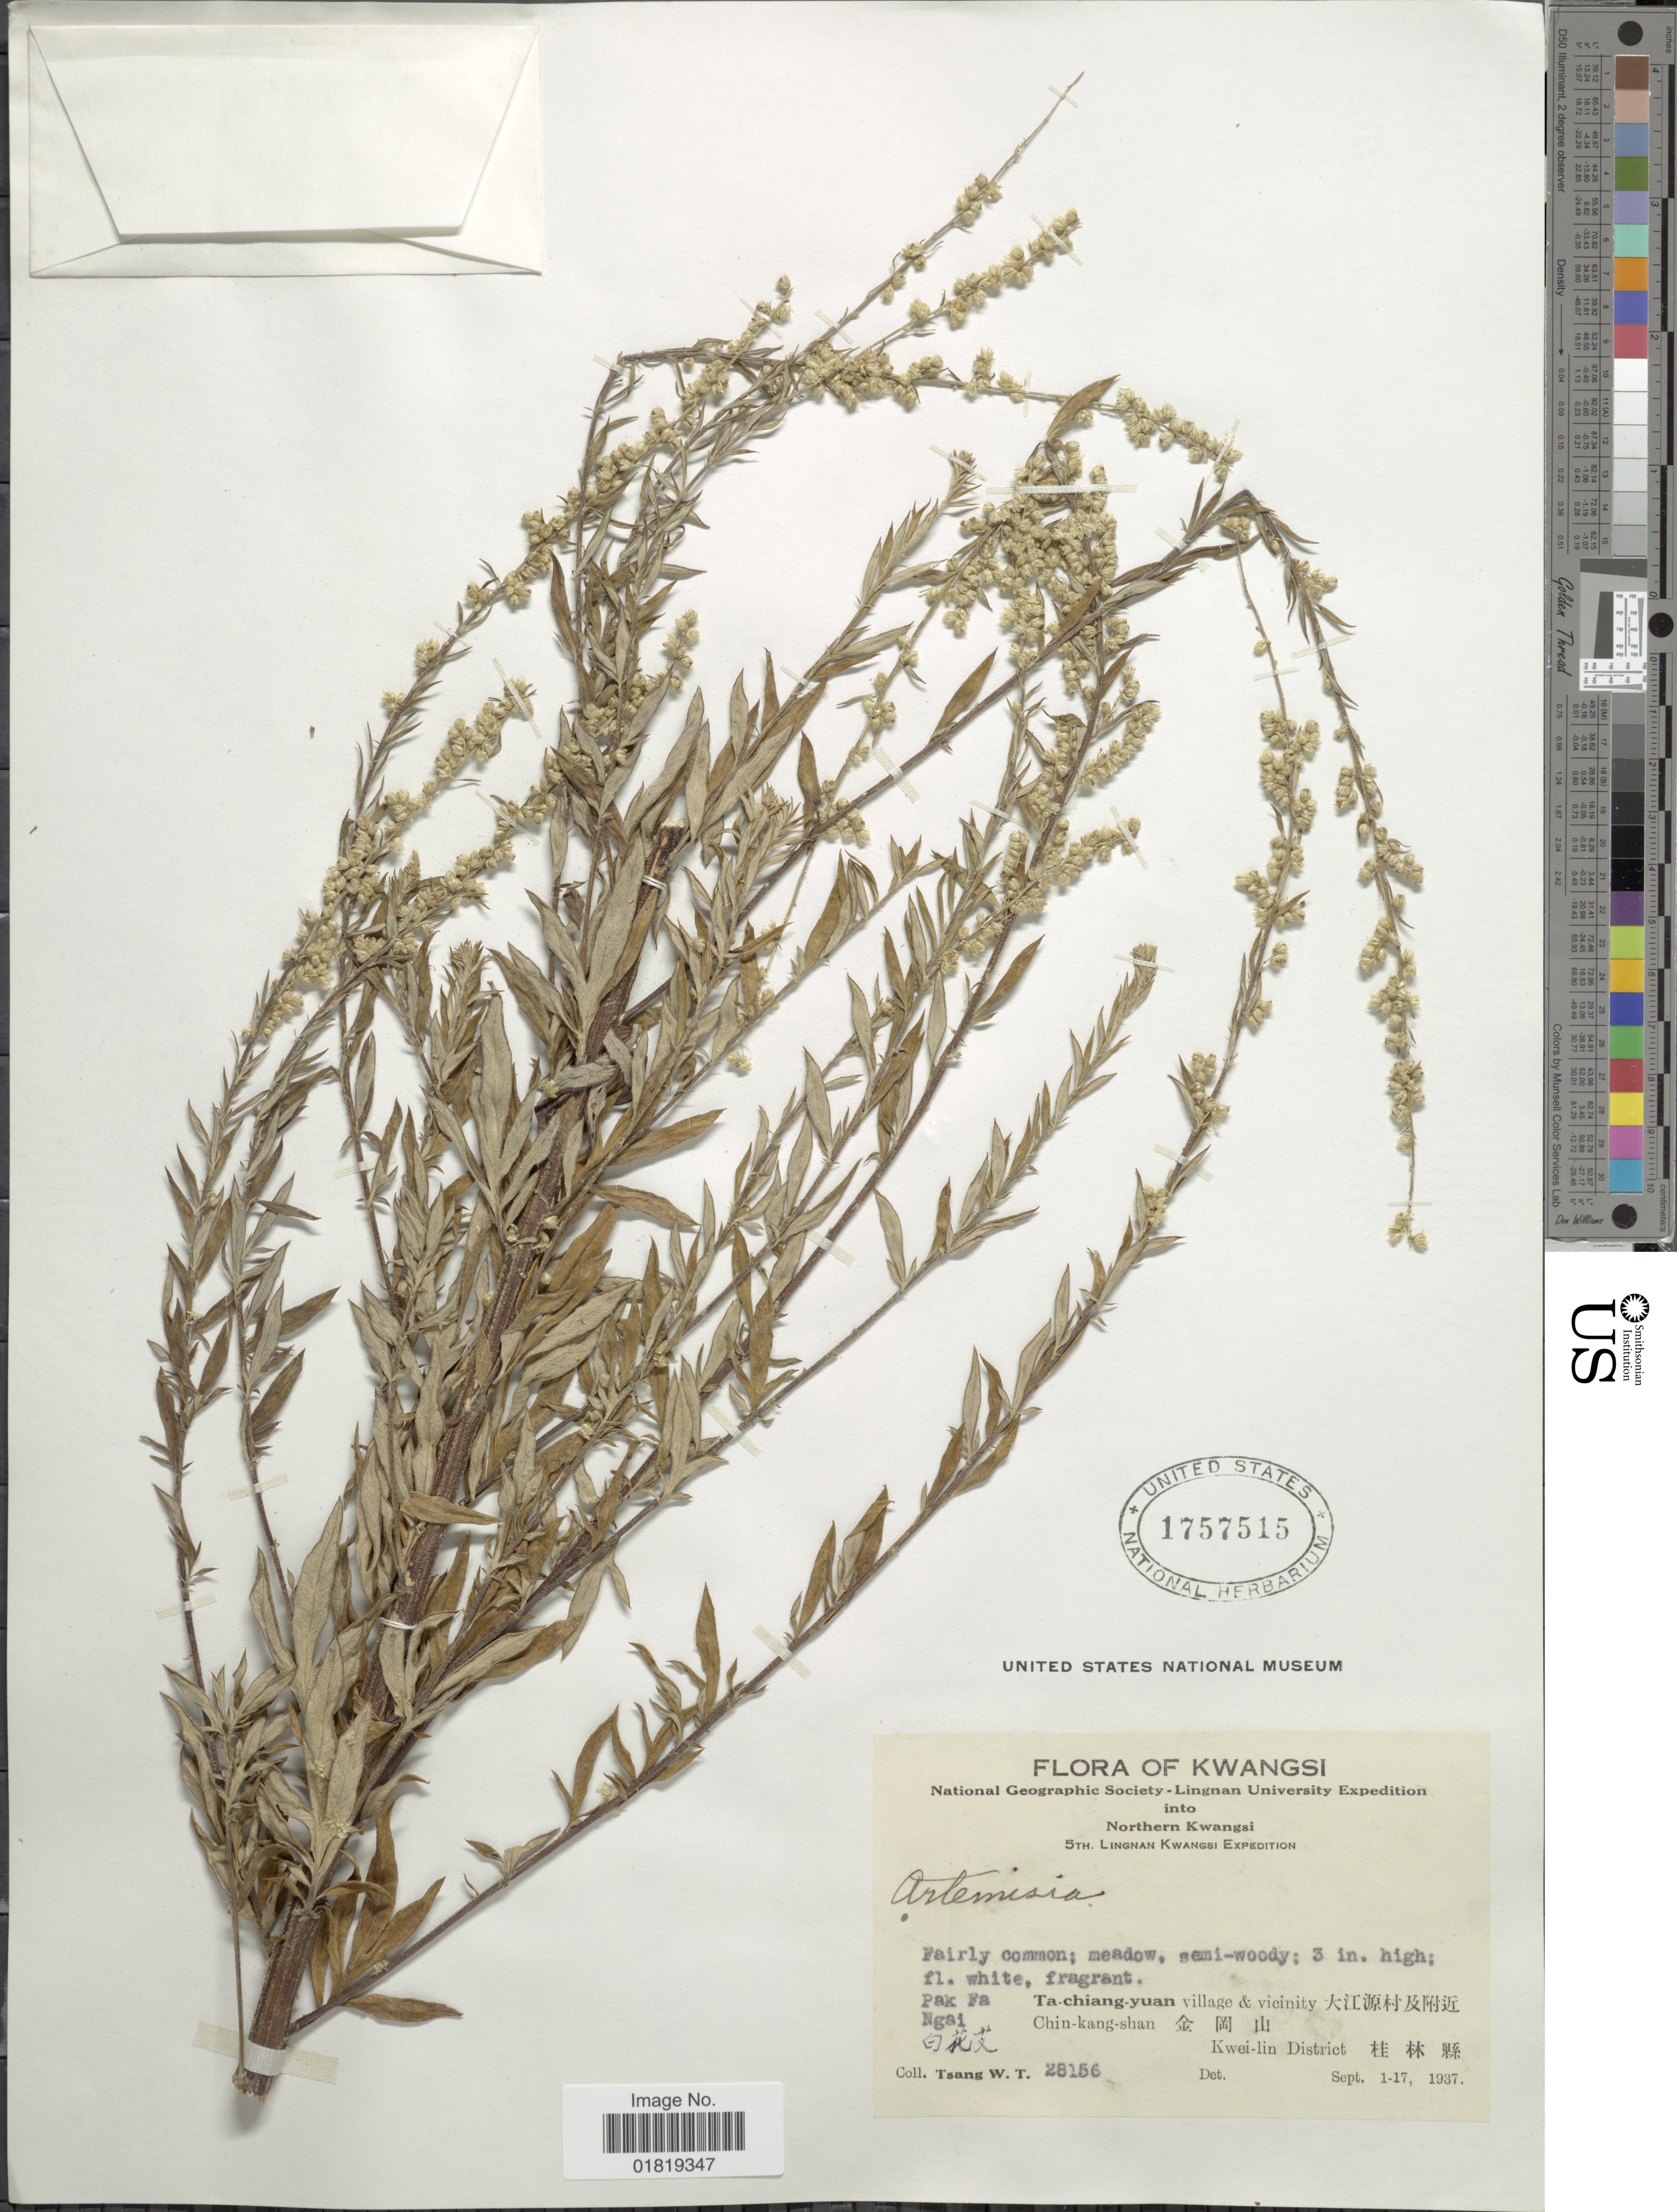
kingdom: Plantae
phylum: Tracheophyta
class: Magnoliopsida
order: Asterales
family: Asteraceae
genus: Artemisia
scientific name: Artemisia sp.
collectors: W. T. Tsang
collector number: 28156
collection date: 1937-09-01/1937-09-17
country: China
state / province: Guangxi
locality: Northern KwangsiPak Fa Ngai, Ta-chiang-yuan village & vicinity, Chin-kang-shan, Kwei-lin District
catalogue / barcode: US 1757515